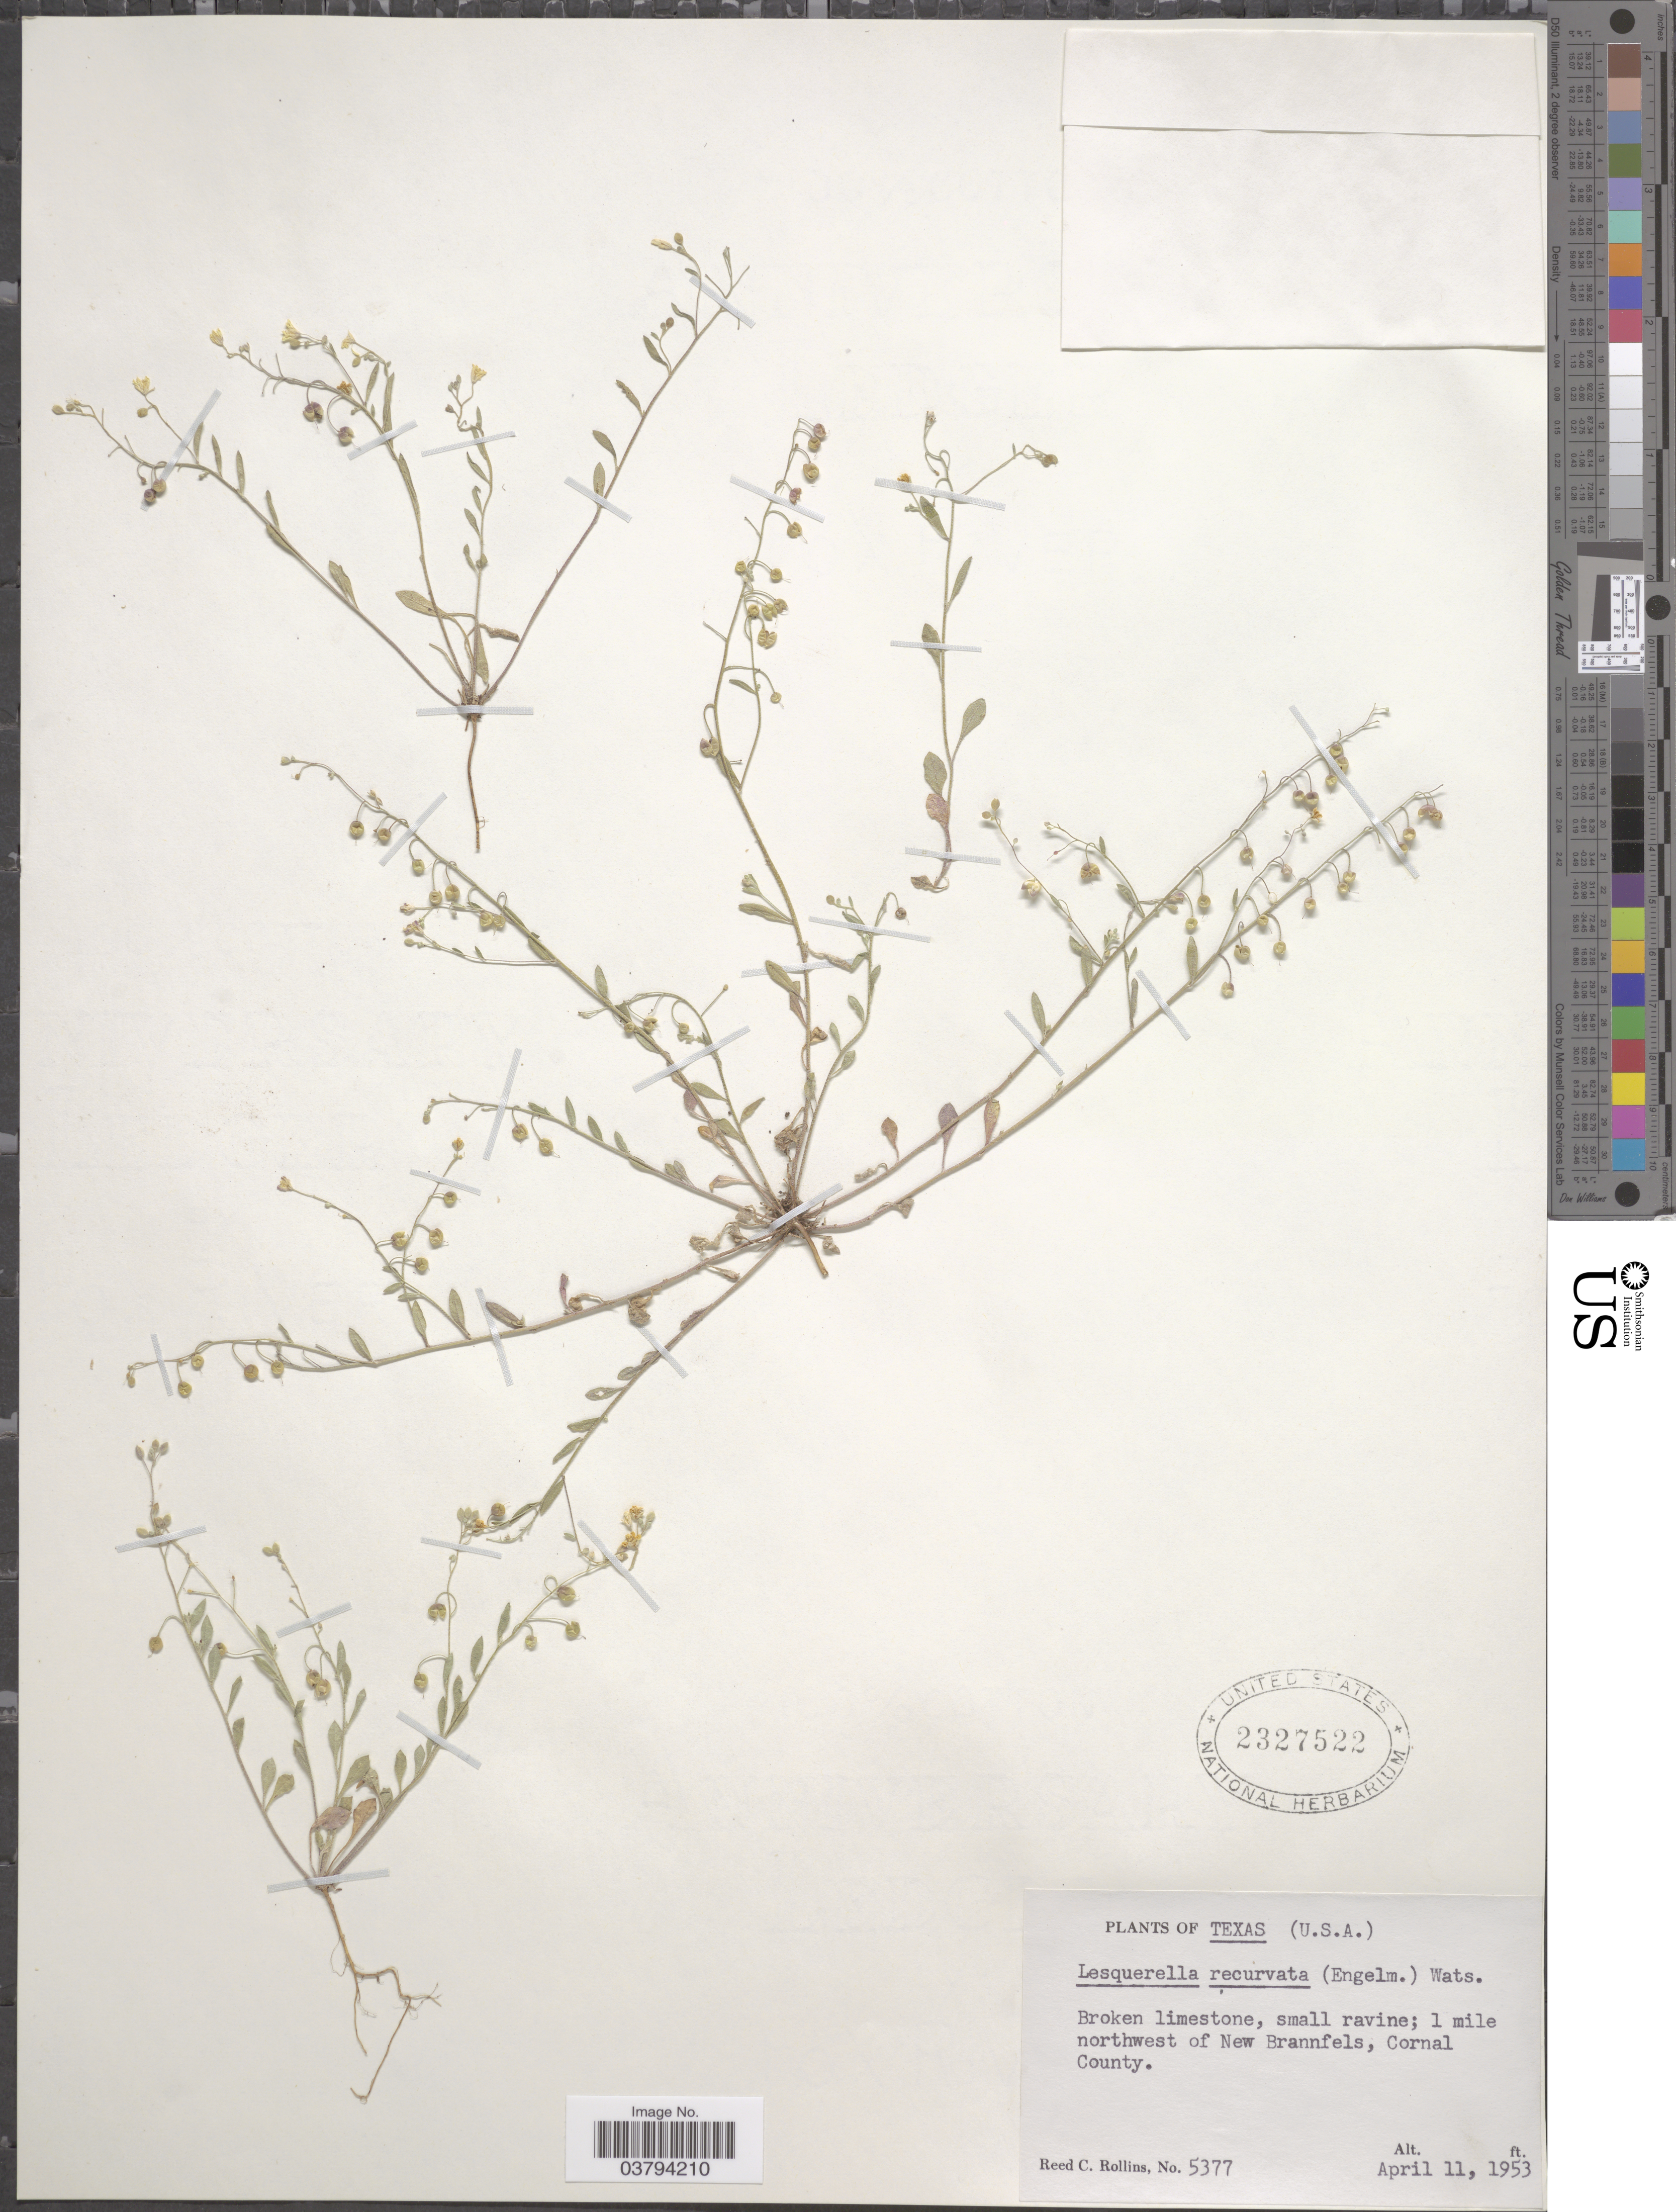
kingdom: Plantae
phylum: Tracheophyta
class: Magnoliopsida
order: Brassicales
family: Brassicaceae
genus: Lesquerella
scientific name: Lesquerella recurvata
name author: (Englem. ex A. Gray) S. Watson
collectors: R. C. Rollins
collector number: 5377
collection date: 1953-04-11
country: United States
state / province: Texas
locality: Broken limestone , small ravine; 1 mile northwest of New Brannfels, Cornal County.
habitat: broken limestone, small ravine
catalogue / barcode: US 2327522